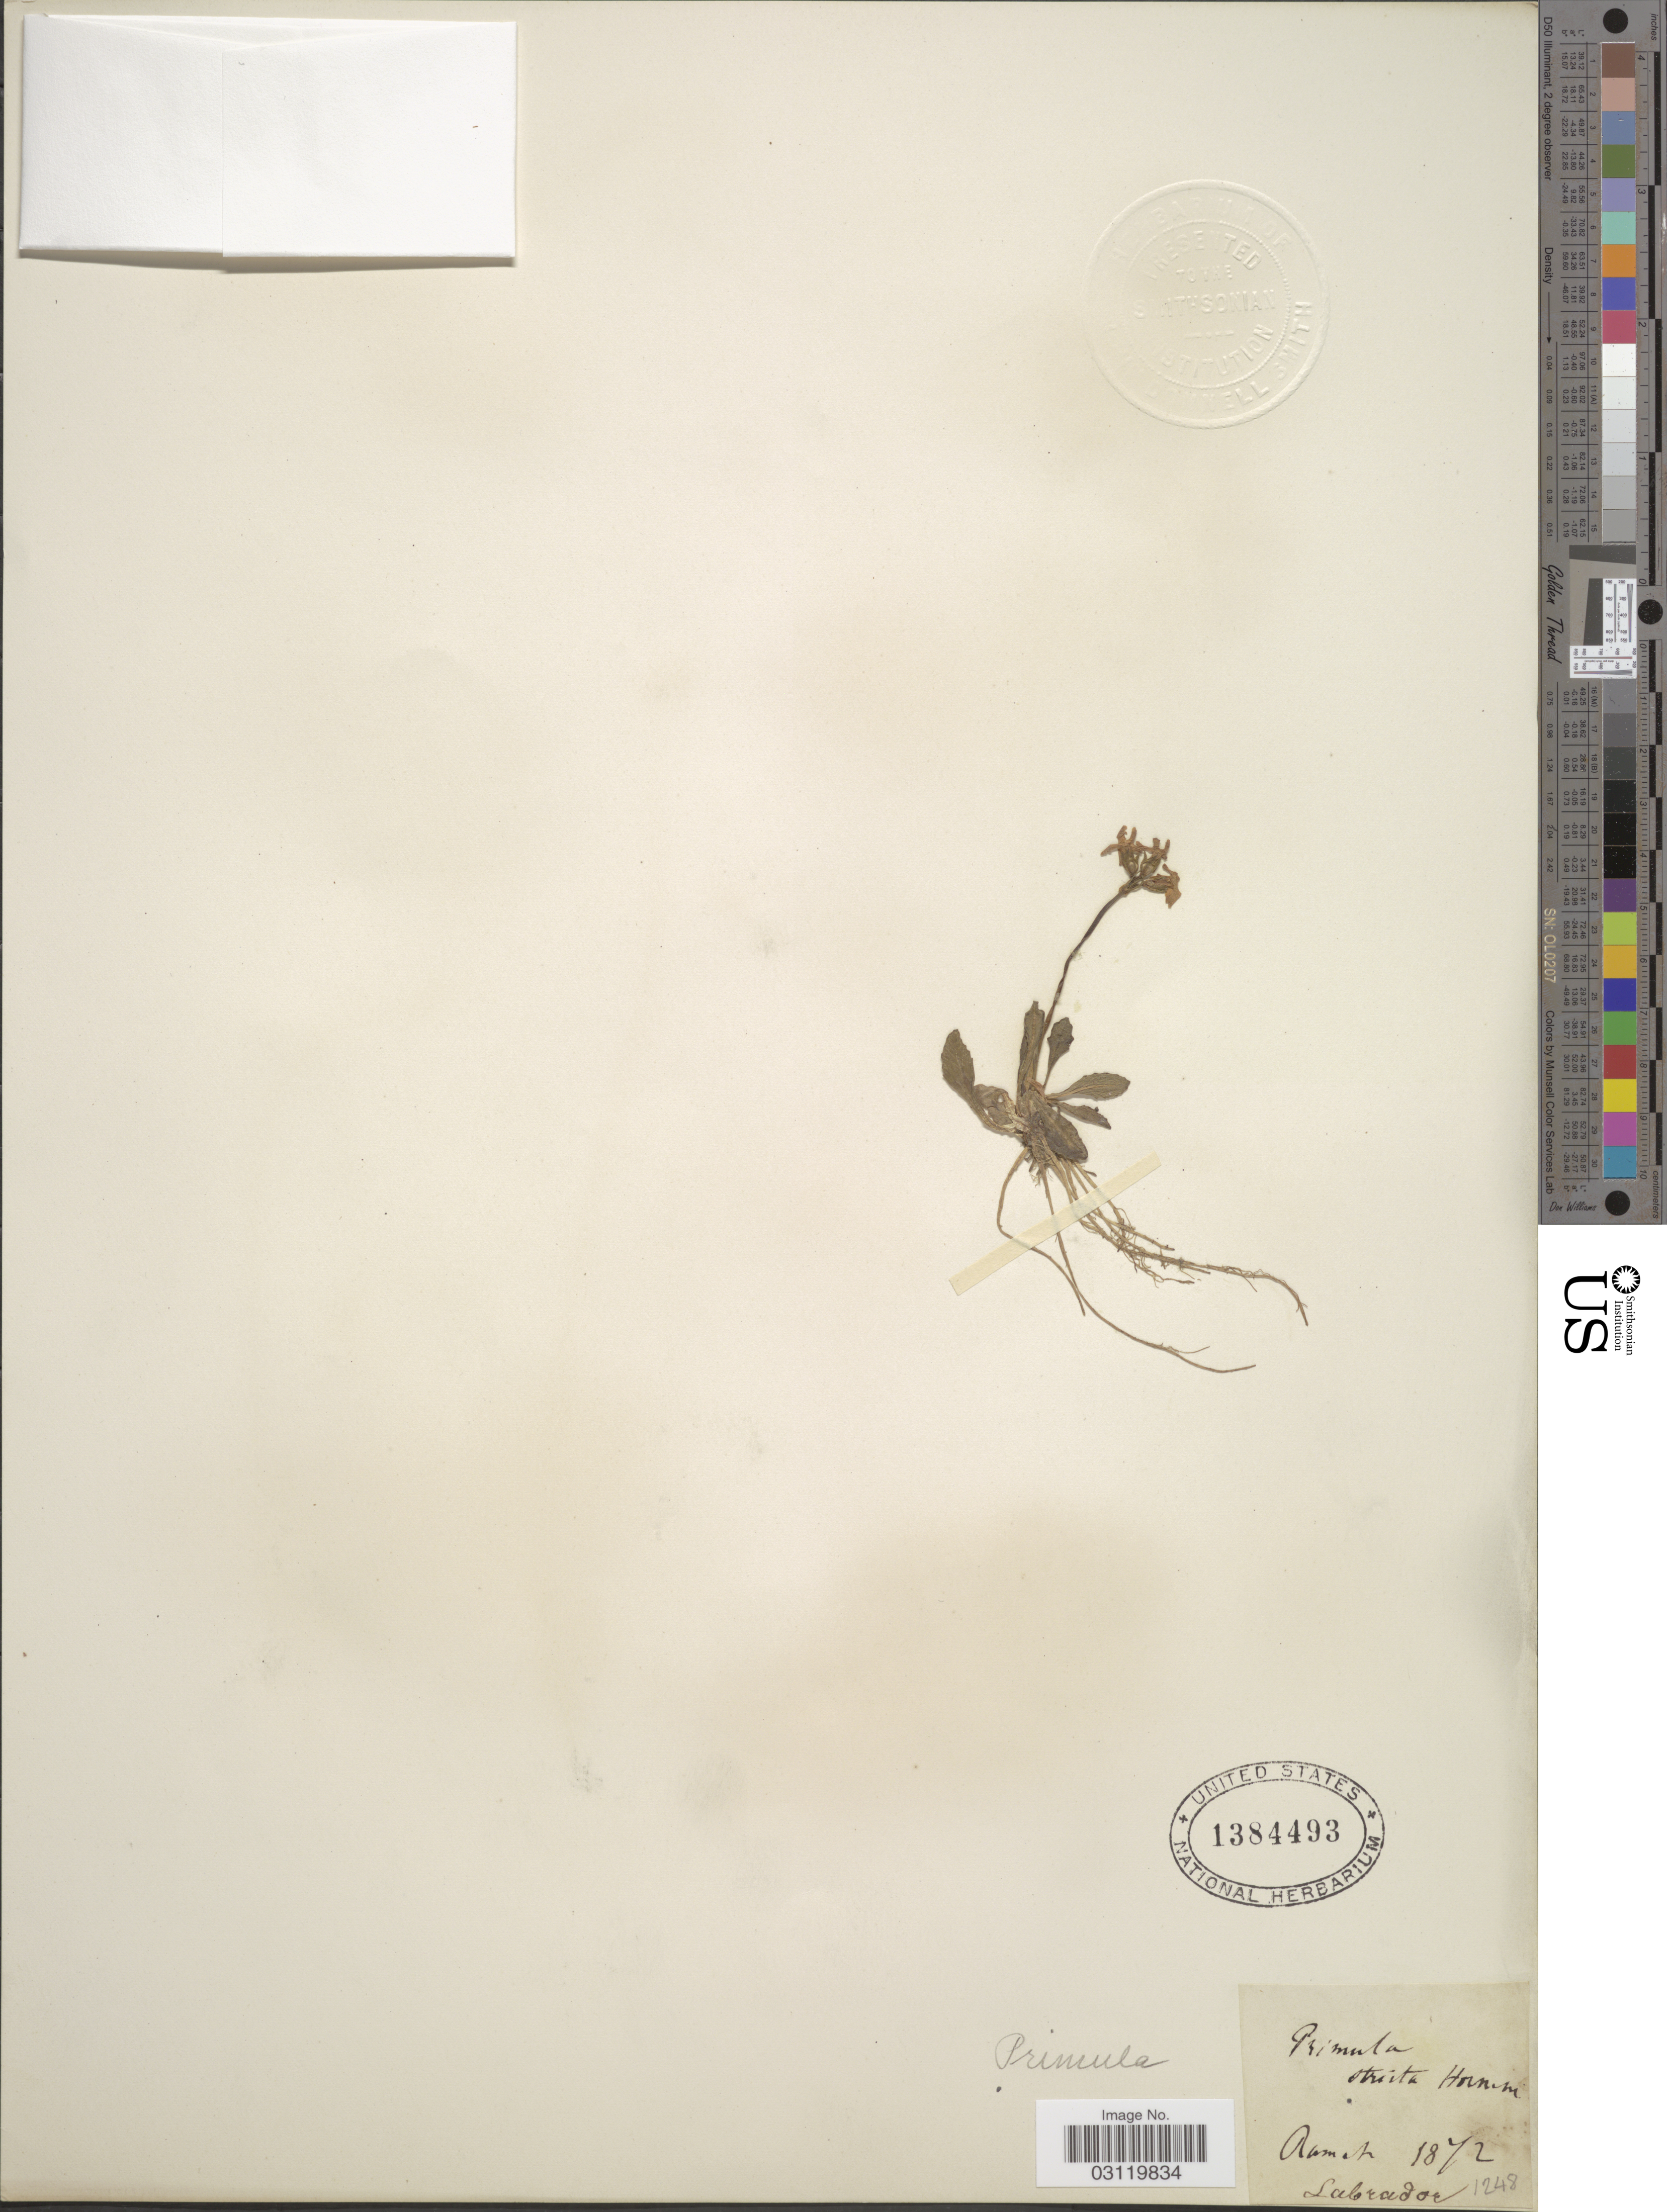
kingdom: Plantae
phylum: Tracheophyta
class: Magnoliopsida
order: Ericales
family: Primulaceae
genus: Primula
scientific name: Primula stricta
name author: Hornem.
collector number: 1248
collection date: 1872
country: Canada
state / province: Newfoundland and Labrador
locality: Labrador, Ramah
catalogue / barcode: US 1384493